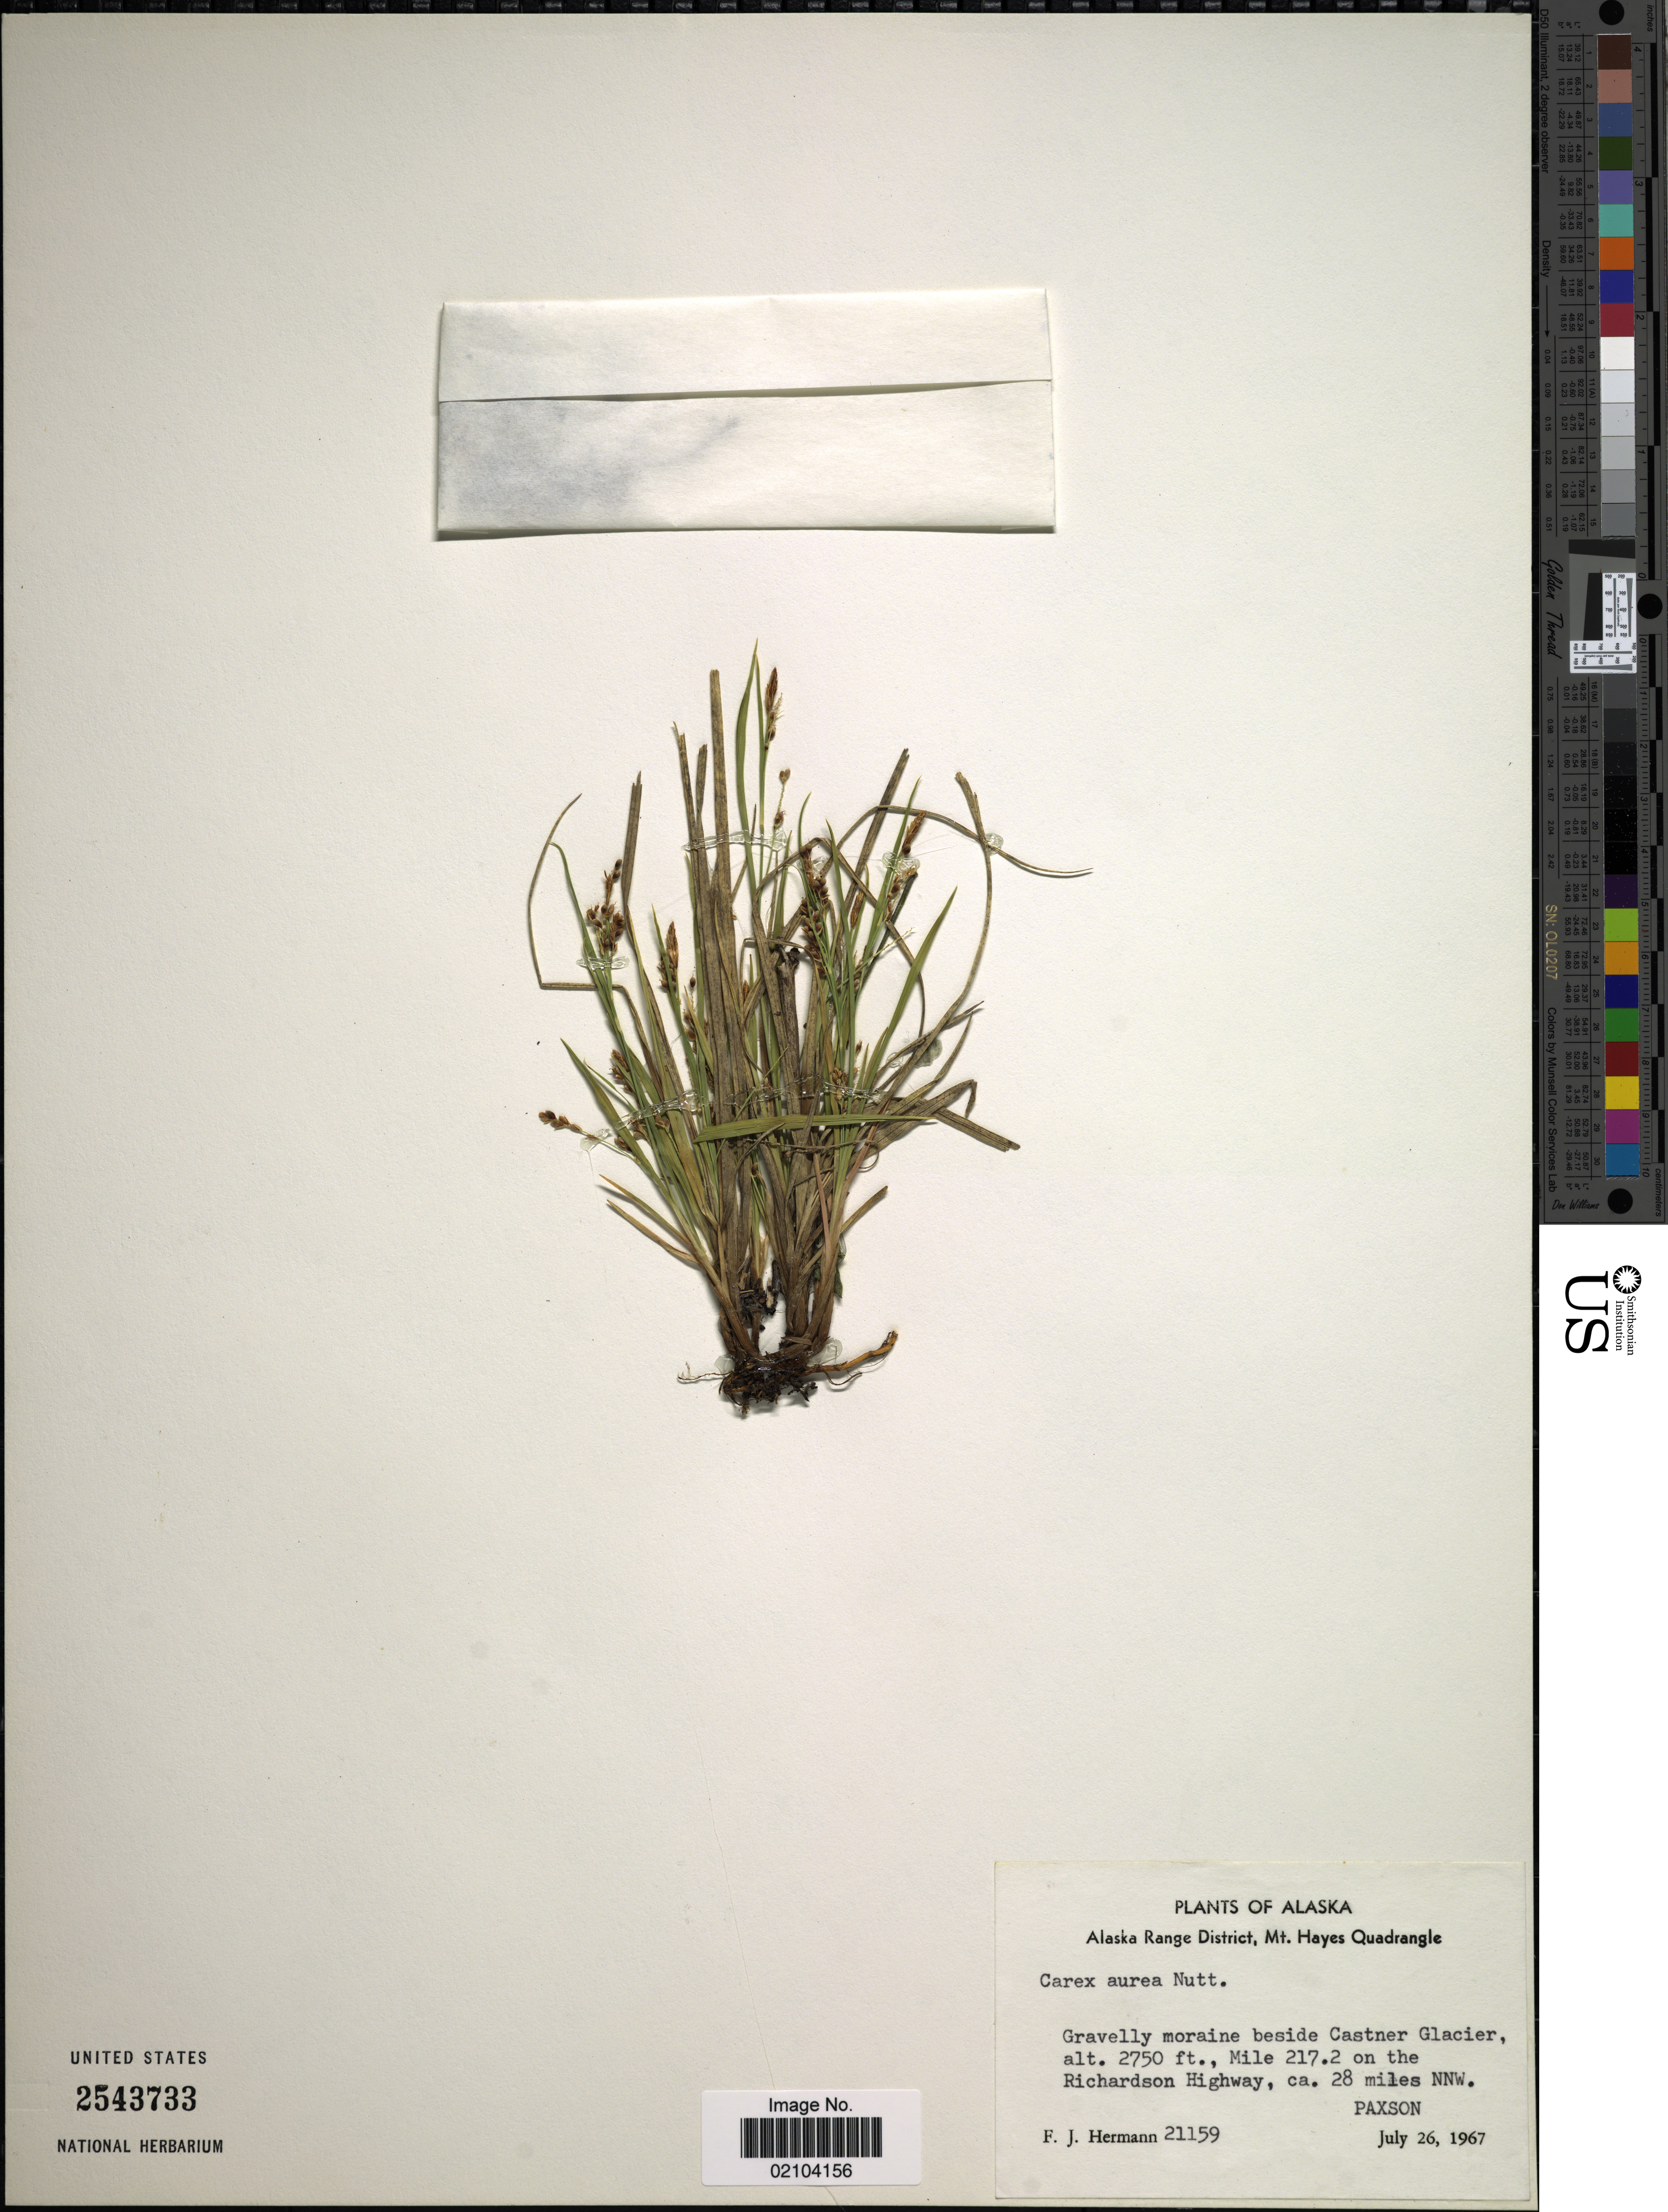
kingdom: Plantae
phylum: Tracheophyta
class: Liliopsida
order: Poales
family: Cyperaceae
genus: Carex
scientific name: Carex aurea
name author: Nutt.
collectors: F. J. Hermann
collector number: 21159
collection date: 1967-07-26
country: United States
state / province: Alaska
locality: Alaska Gravelly moraine beside Castner Glacier, Mile 217.2 on the Richardson Highway, ca. 28 miles NNW Paxson.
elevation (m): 838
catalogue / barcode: US 2543733